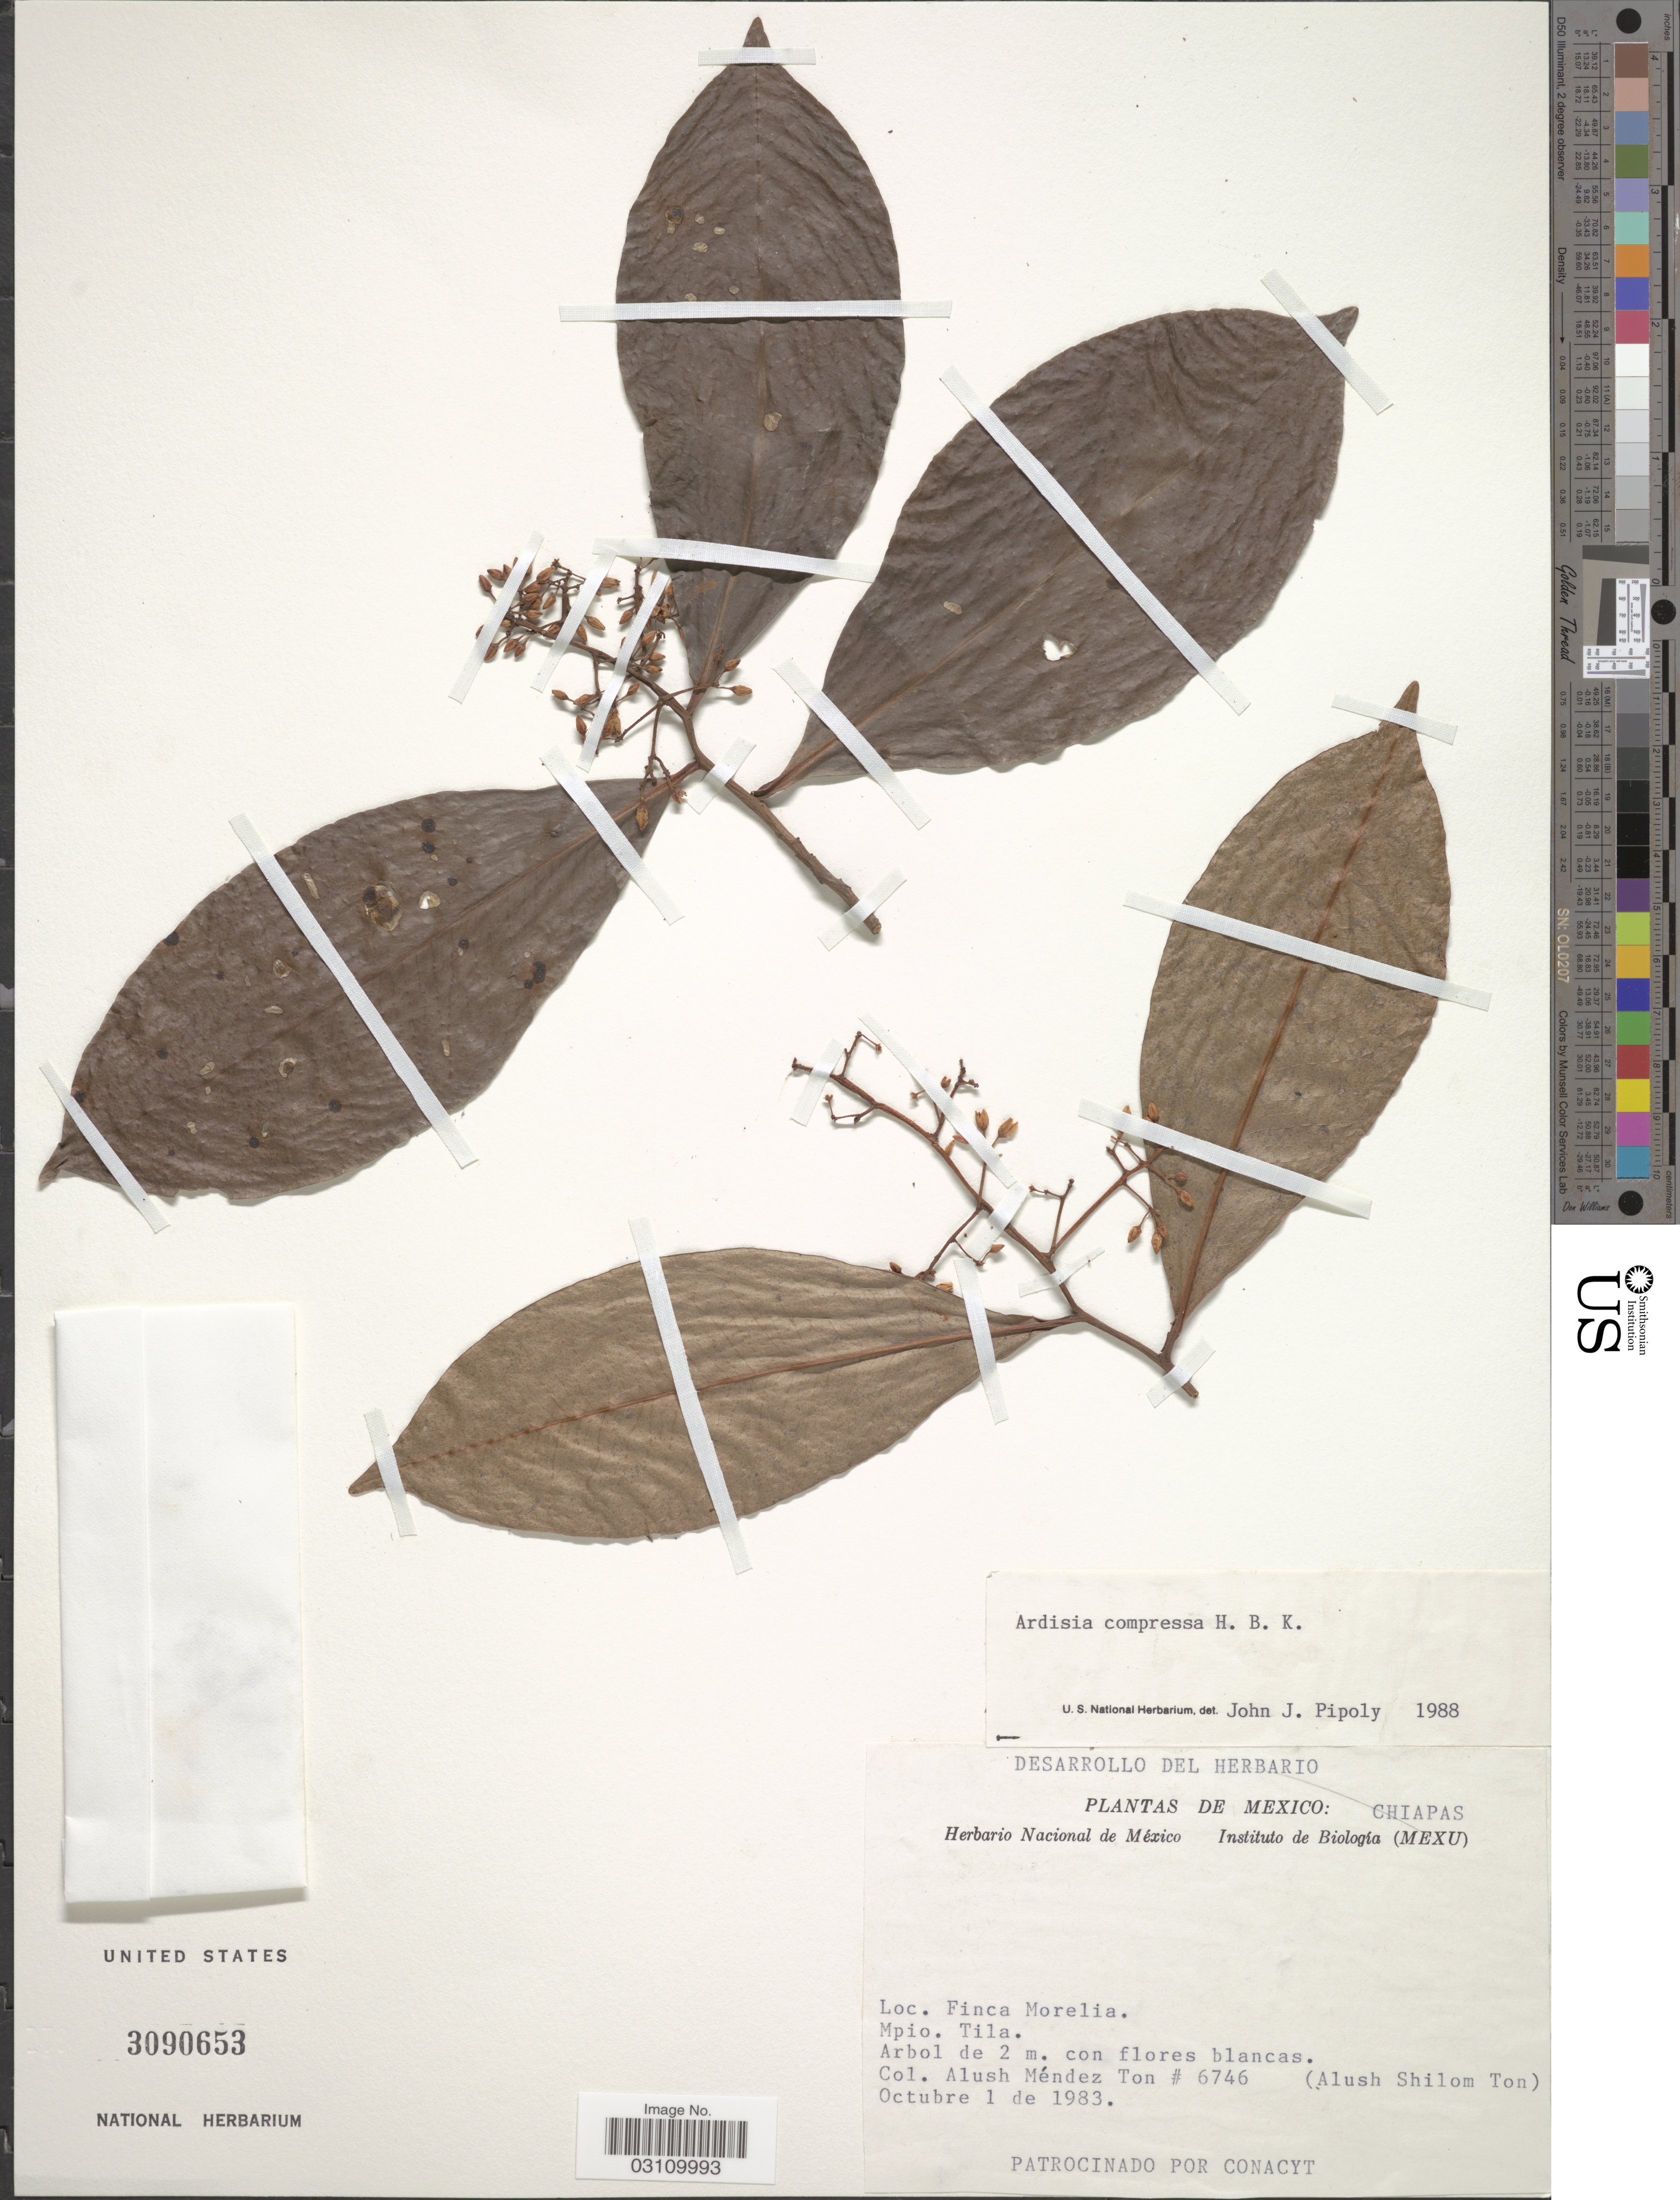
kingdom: Plantae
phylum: Tracheophyta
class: Magnoliopsida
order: Ericales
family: Primulaceae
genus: Ardisia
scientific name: Ardisia compressa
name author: Kunth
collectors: A. S. Ton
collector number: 6476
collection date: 1983-10-01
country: Mexico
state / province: Chiapas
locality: Finca Morelia. Mpio. Tila.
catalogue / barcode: US 3090653